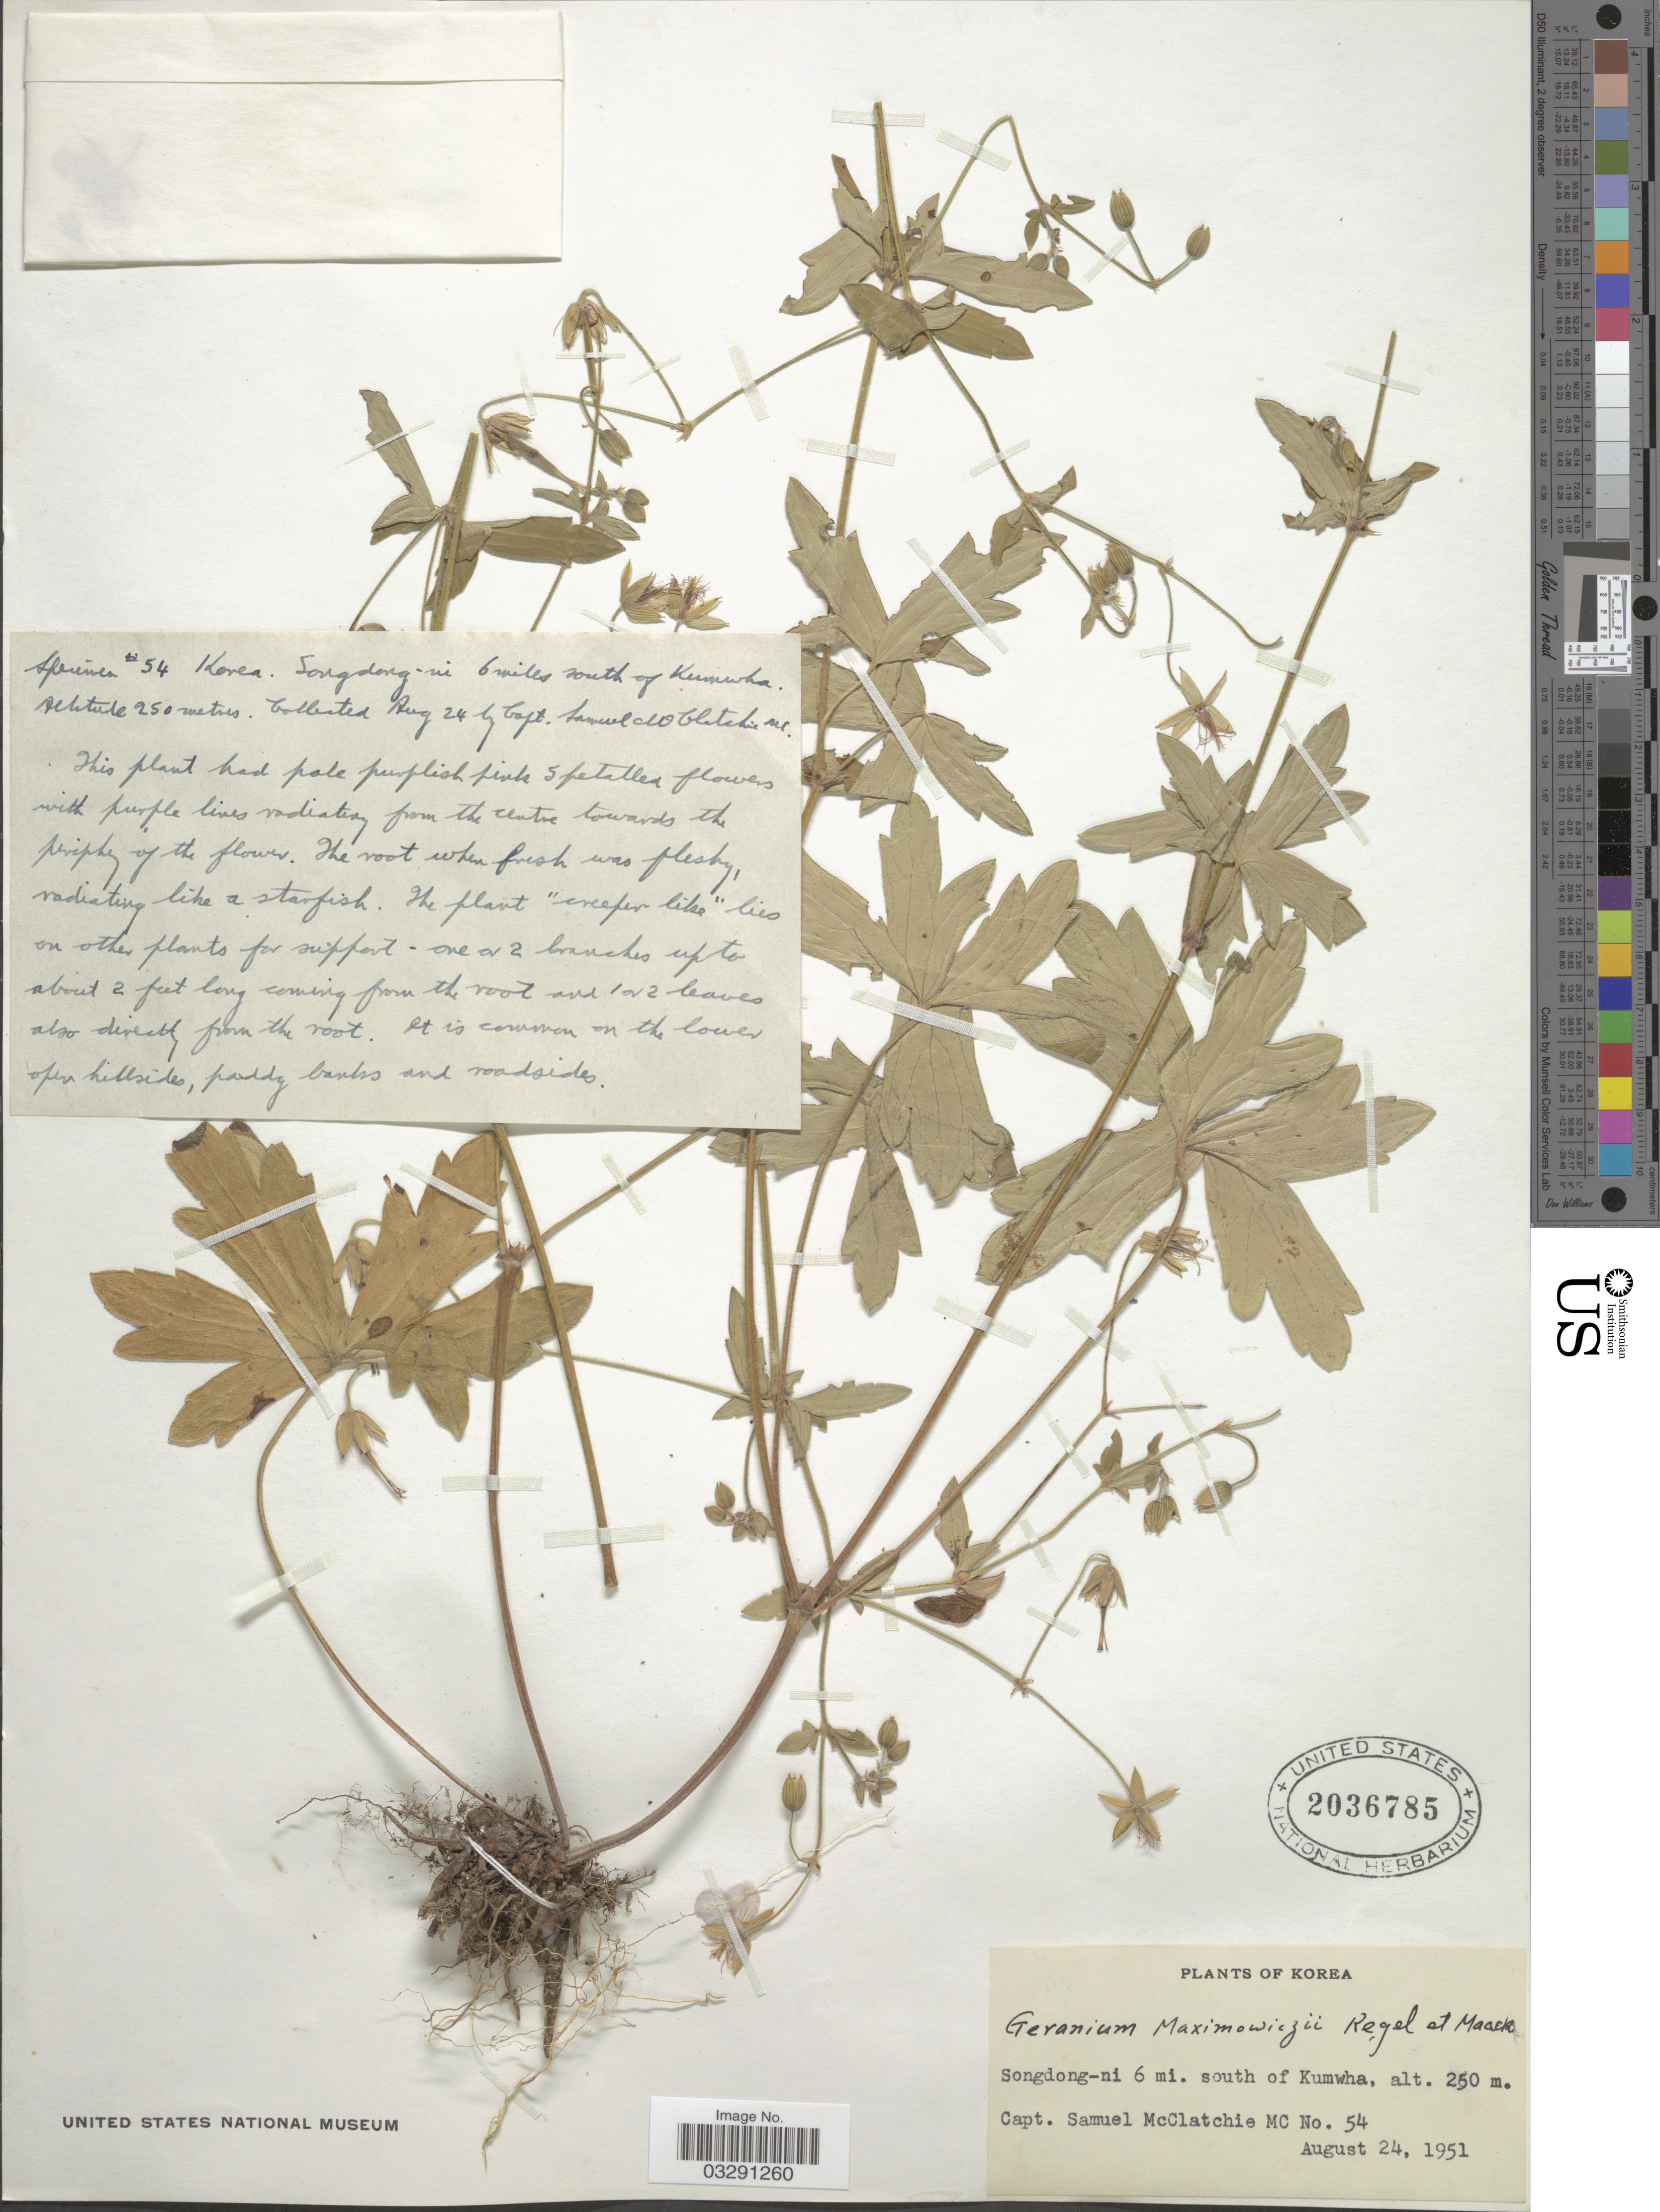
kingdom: Plantae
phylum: Tracheophyta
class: Magnoliopsida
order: Geraniales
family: Geraniaceae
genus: Geranium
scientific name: Geranium maximowiczii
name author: Regel & Maack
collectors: S. McClatchie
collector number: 54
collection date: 1951-08-24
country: North Korea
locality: Korea, Songdong-ni 6 mi. south of Kumwha.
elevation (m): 250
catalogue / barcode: US 2036785